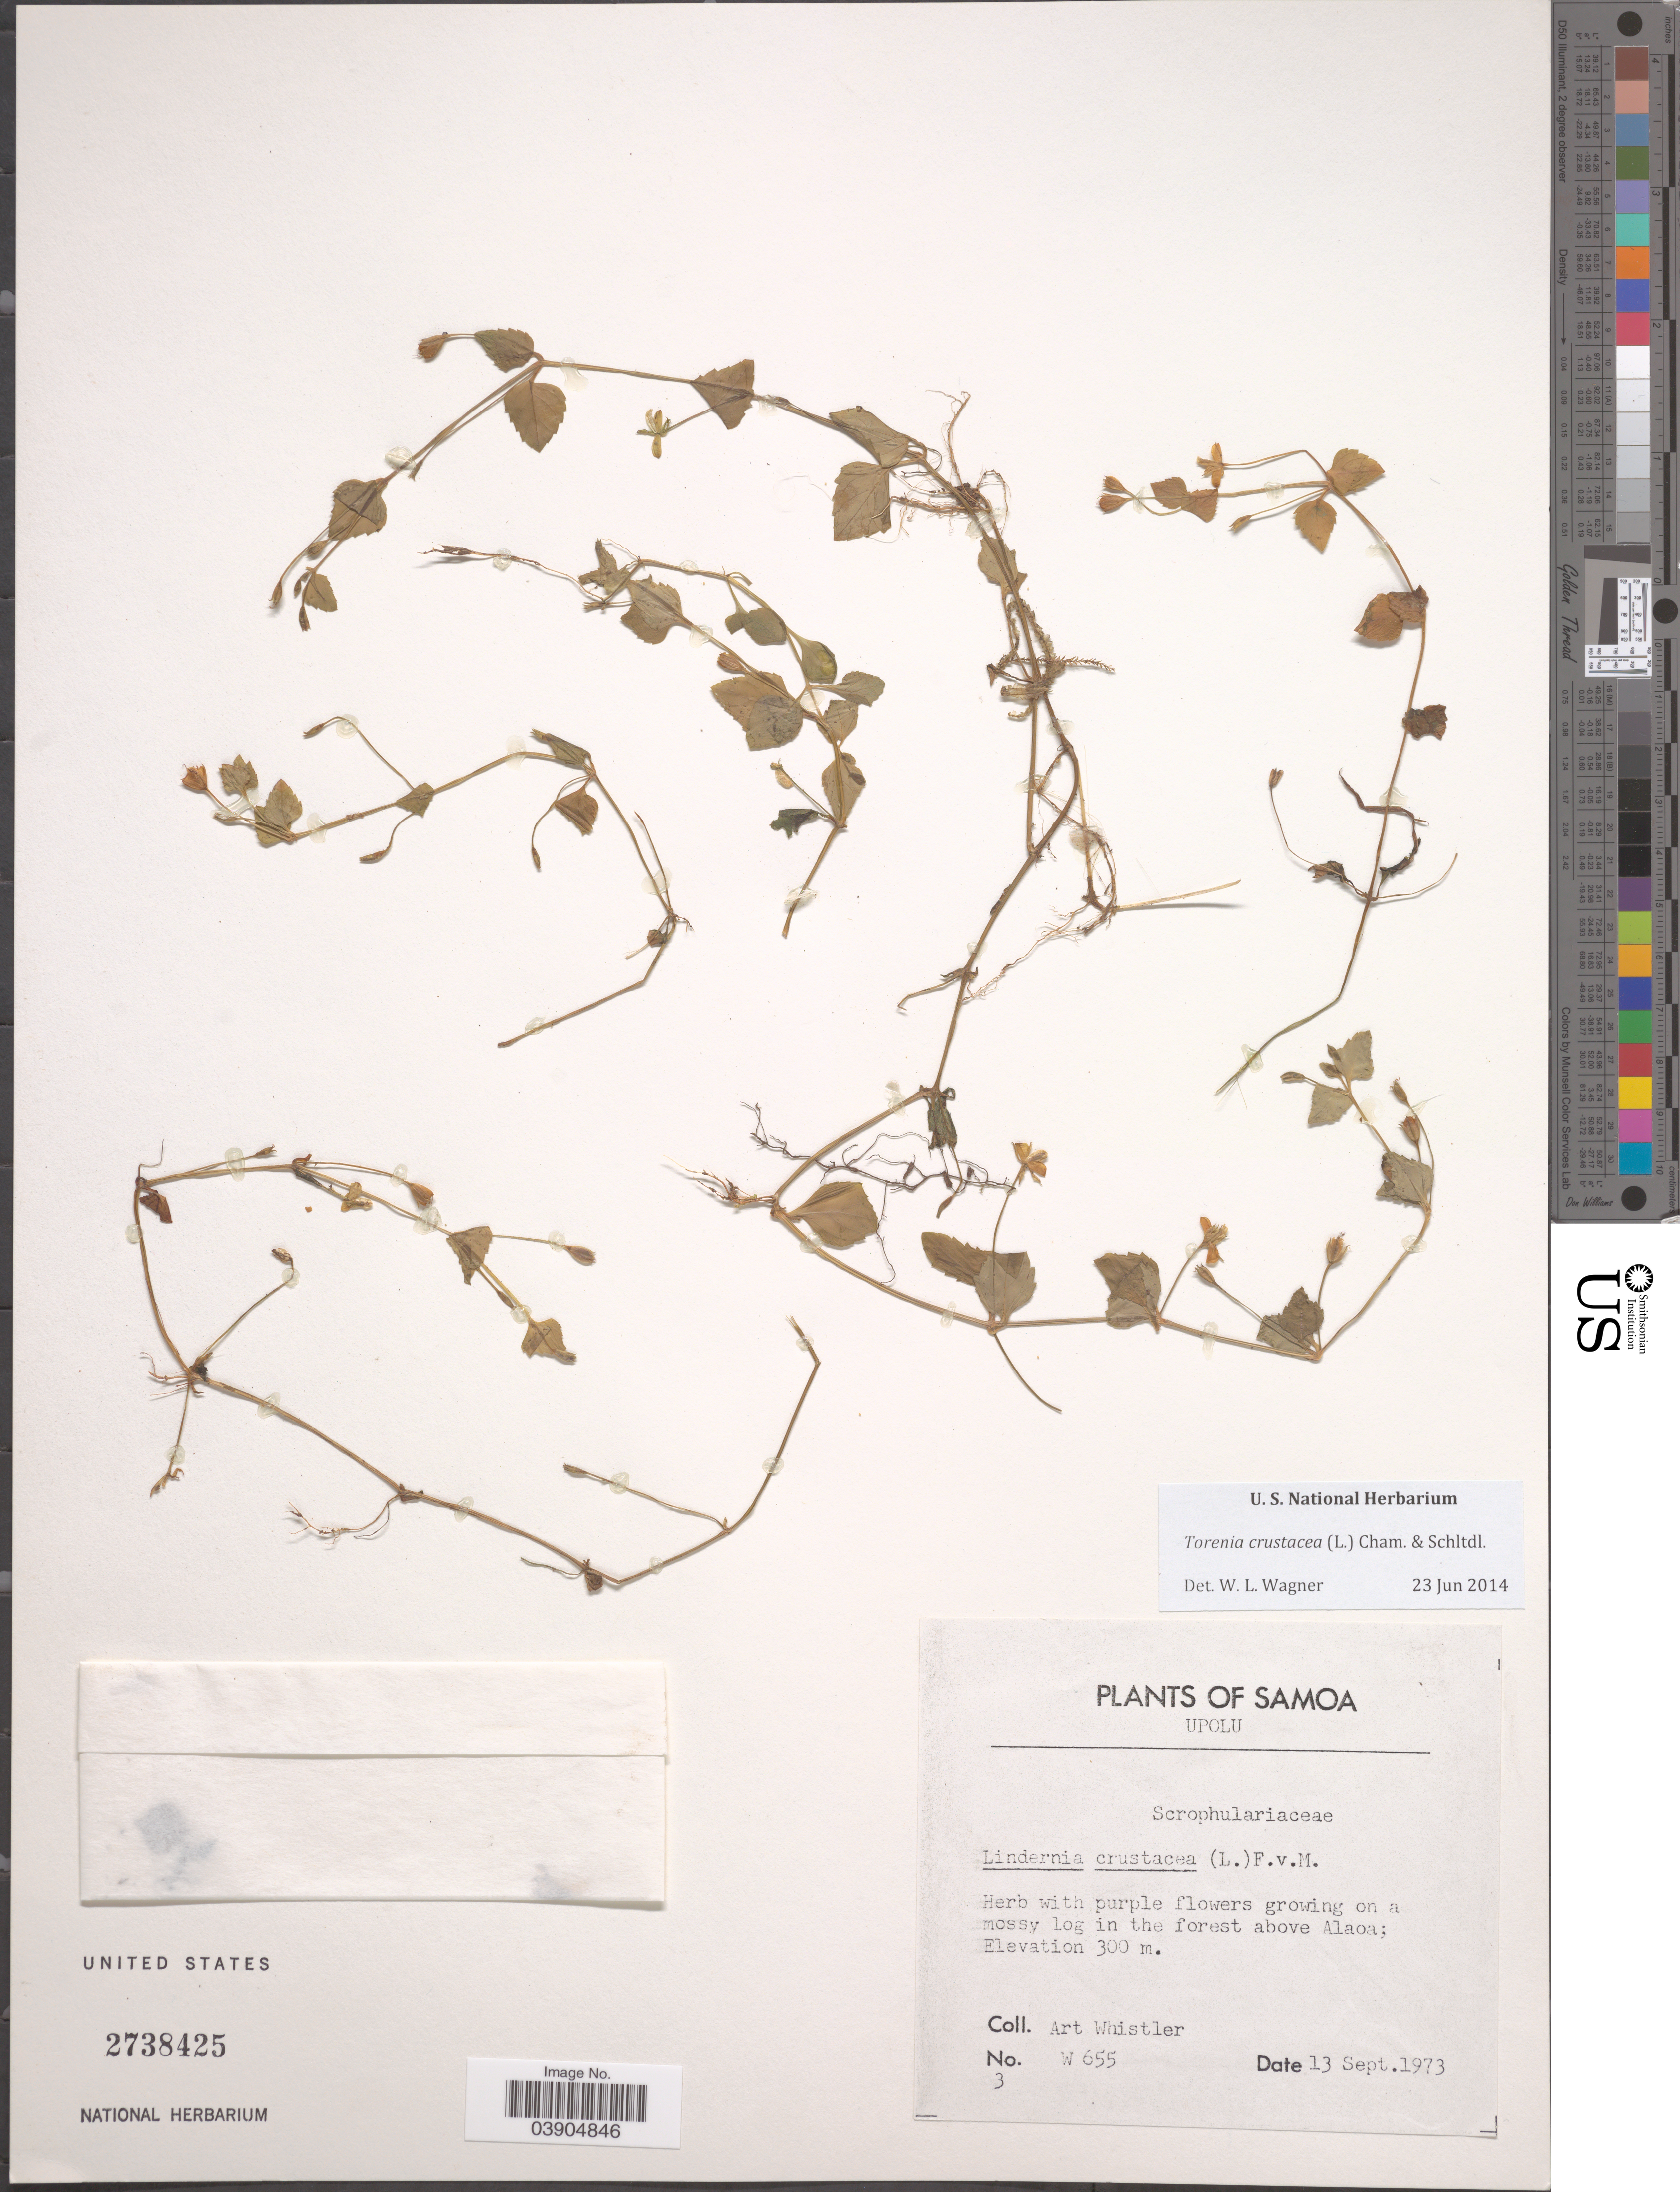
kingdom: Plantae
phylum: Tracheophyta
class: Magnoliopsida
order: Lamiales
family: Linderniaceae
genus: Lindernia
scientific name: Lindernia crustacea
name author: (L.) F. Muell.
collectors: A. Whistler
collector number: W 655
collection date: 1973-09-13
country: Samoa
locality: Samoa. Upolu. Above Alaoa.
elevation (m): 300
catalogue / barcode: US 2738425